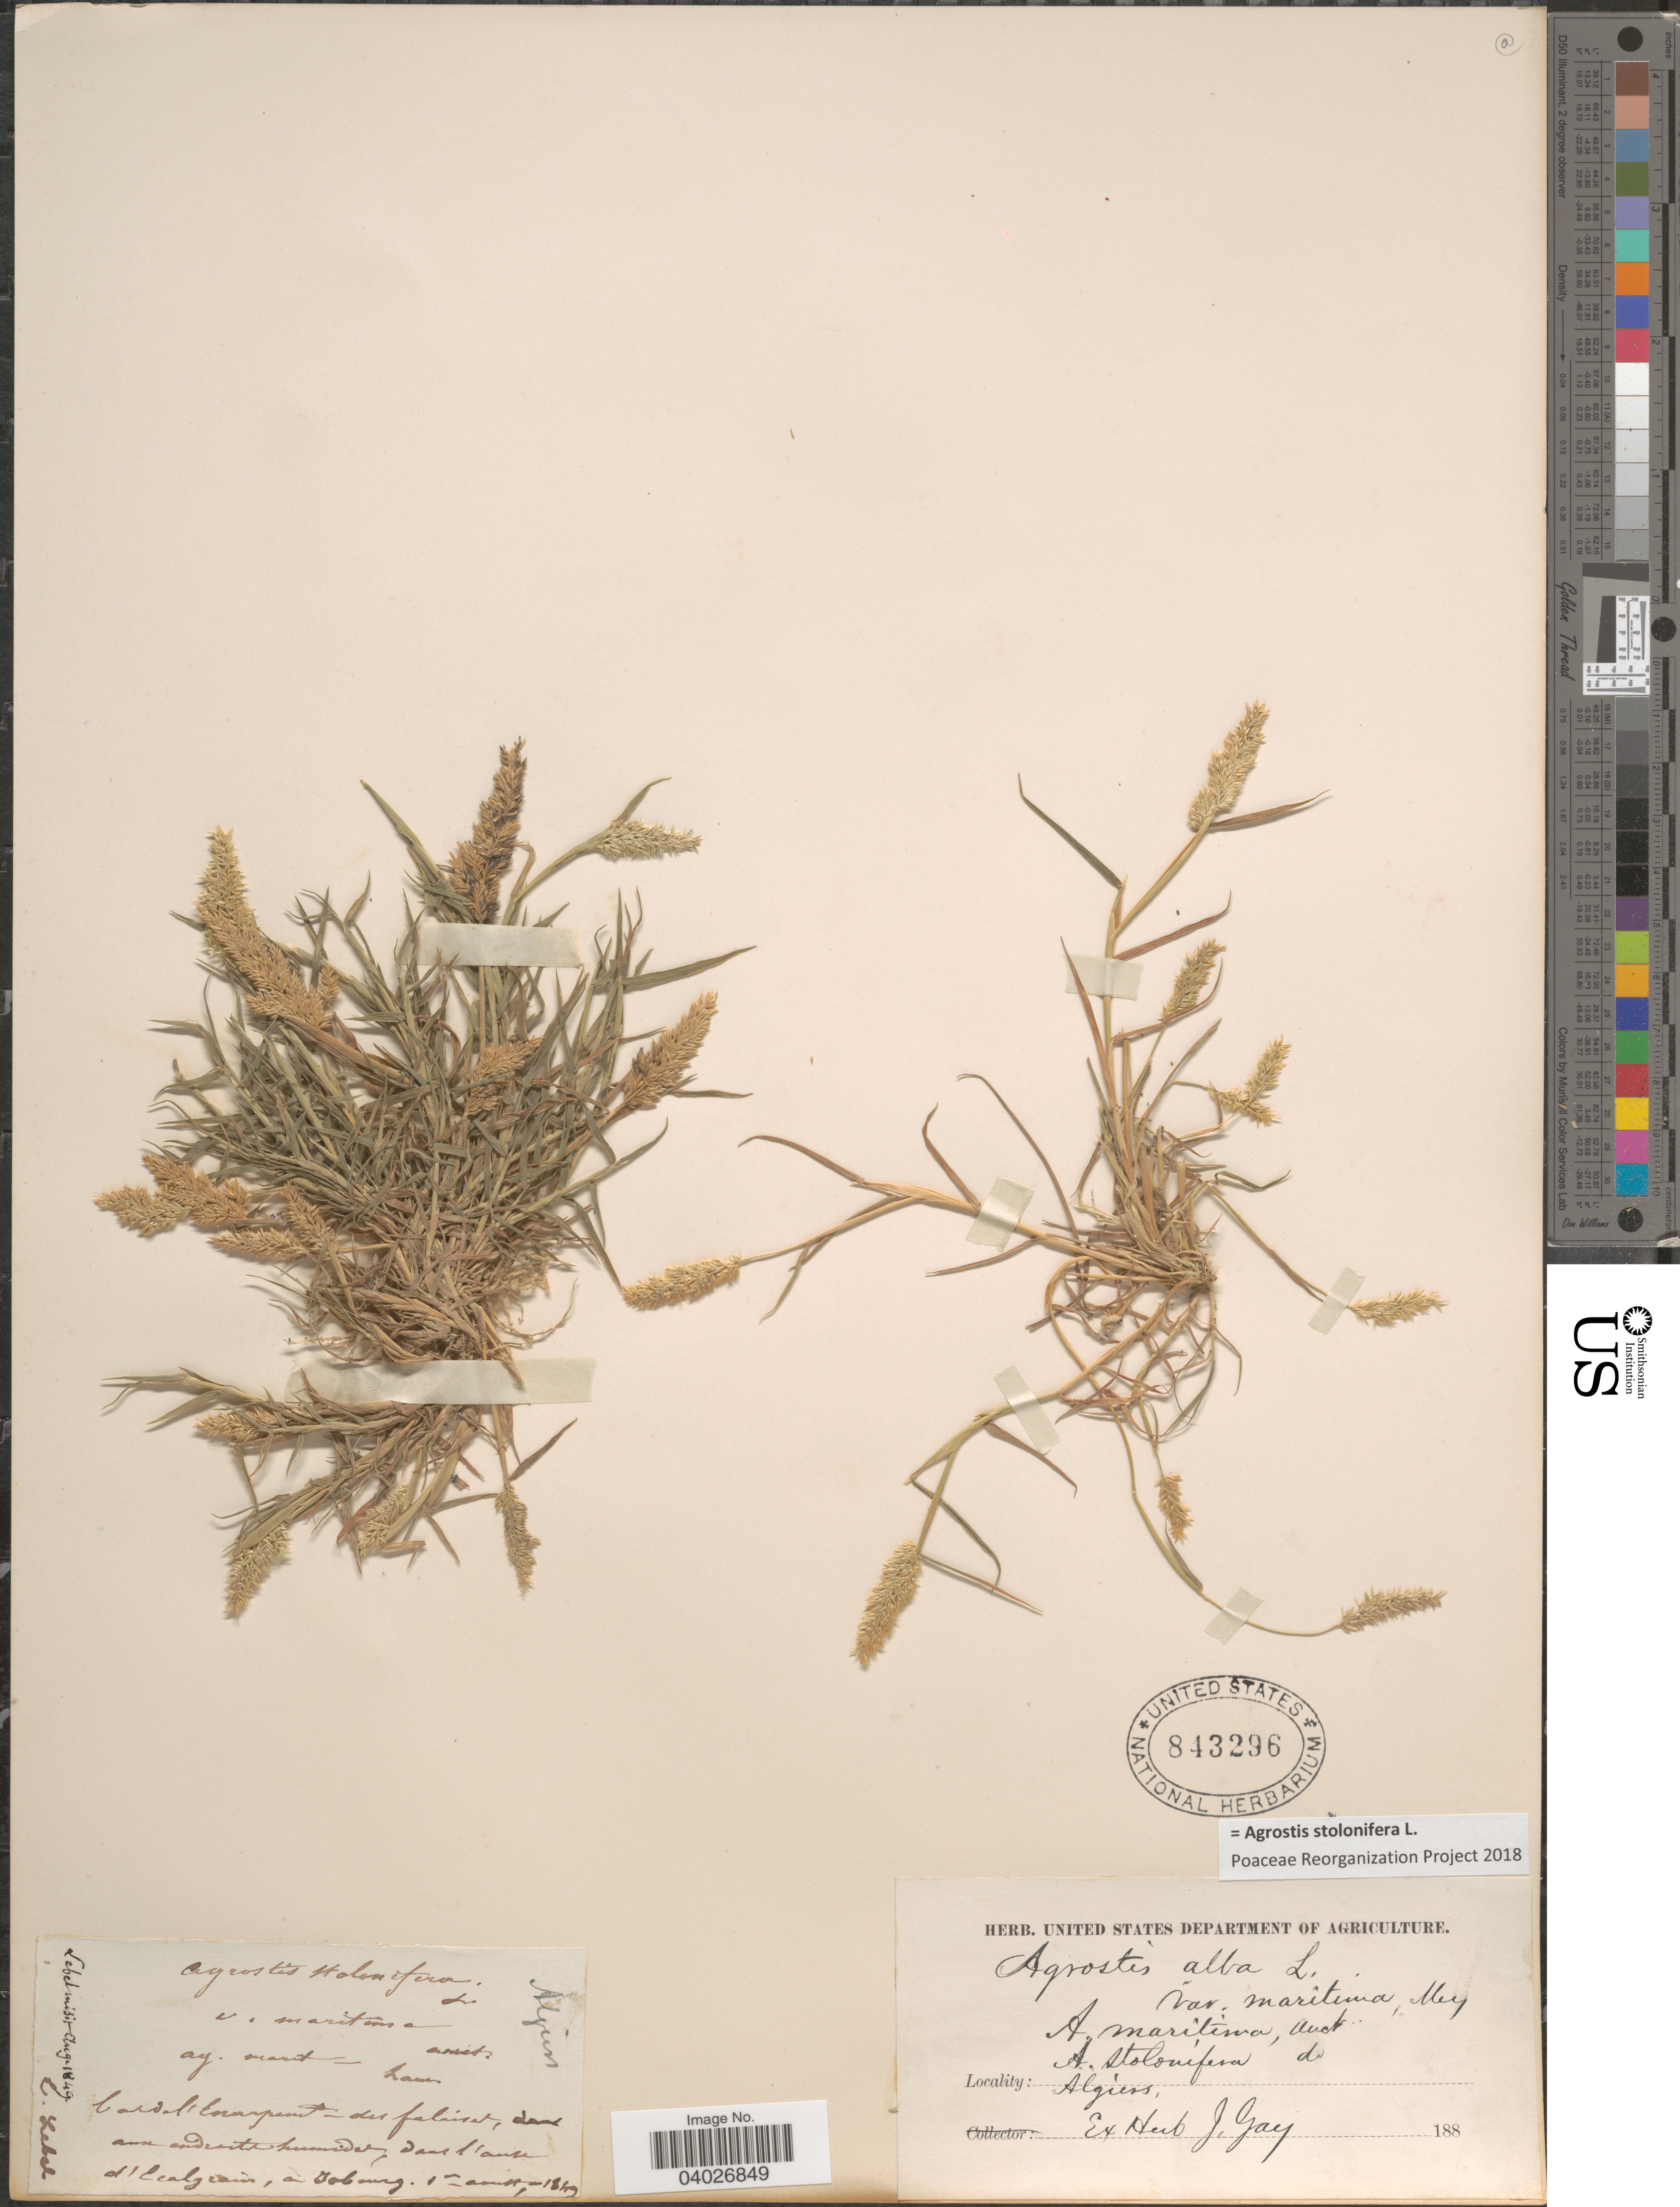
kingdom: Plantae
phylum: Tracheophyta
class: Liliopsida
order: Poales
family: Poaceae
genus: Agrostis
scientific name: Agrostis stolonifera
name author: L.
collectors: C. Lebel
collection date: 1849-08-01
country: Algeria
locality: [illegible text].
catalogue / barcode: US 843296